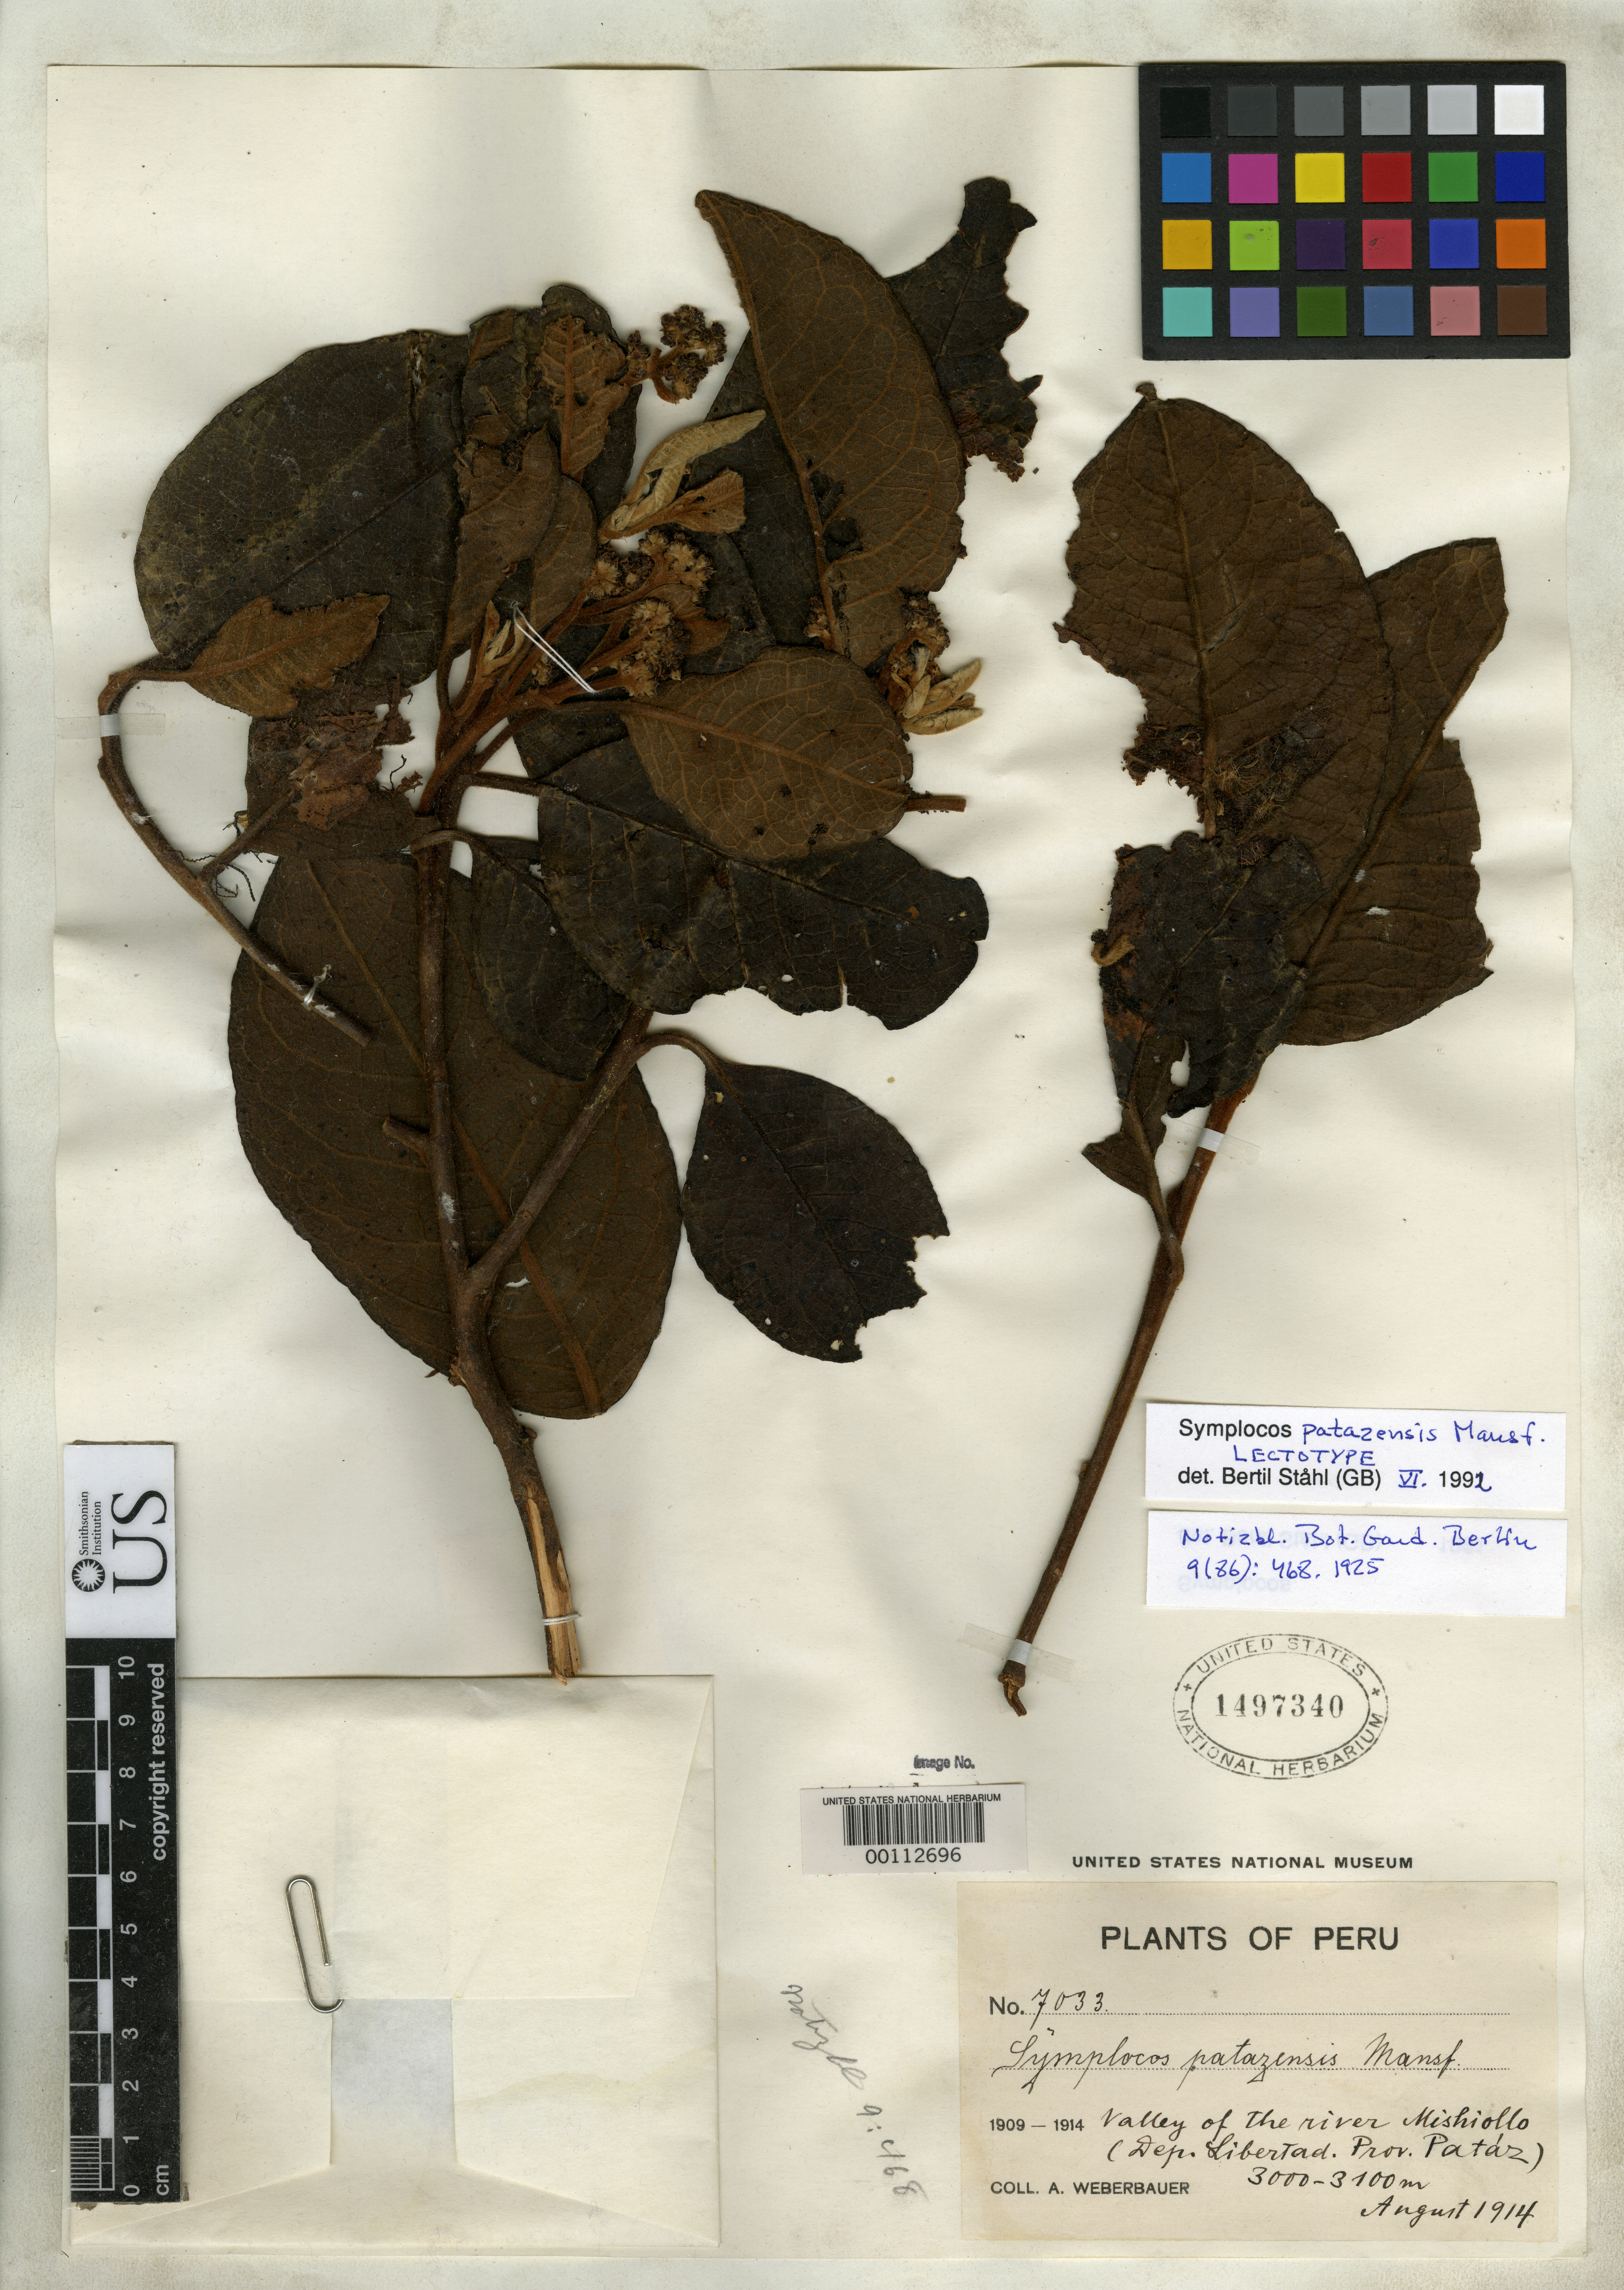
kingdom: Plantae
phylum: Tracheophyta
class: Magnoliopsida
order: Ericales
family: Symplocaceae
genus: Symplocos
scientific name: Symplocos patazensis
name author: Mansf.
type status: Isotype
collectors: A. Weberbauer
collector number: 7033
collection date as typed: Aug 1914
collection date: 1914-08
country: Peru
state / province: La Libertad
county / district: Pataz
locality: Mishiollo River valley.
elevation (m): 3000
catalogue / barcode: US 1497340